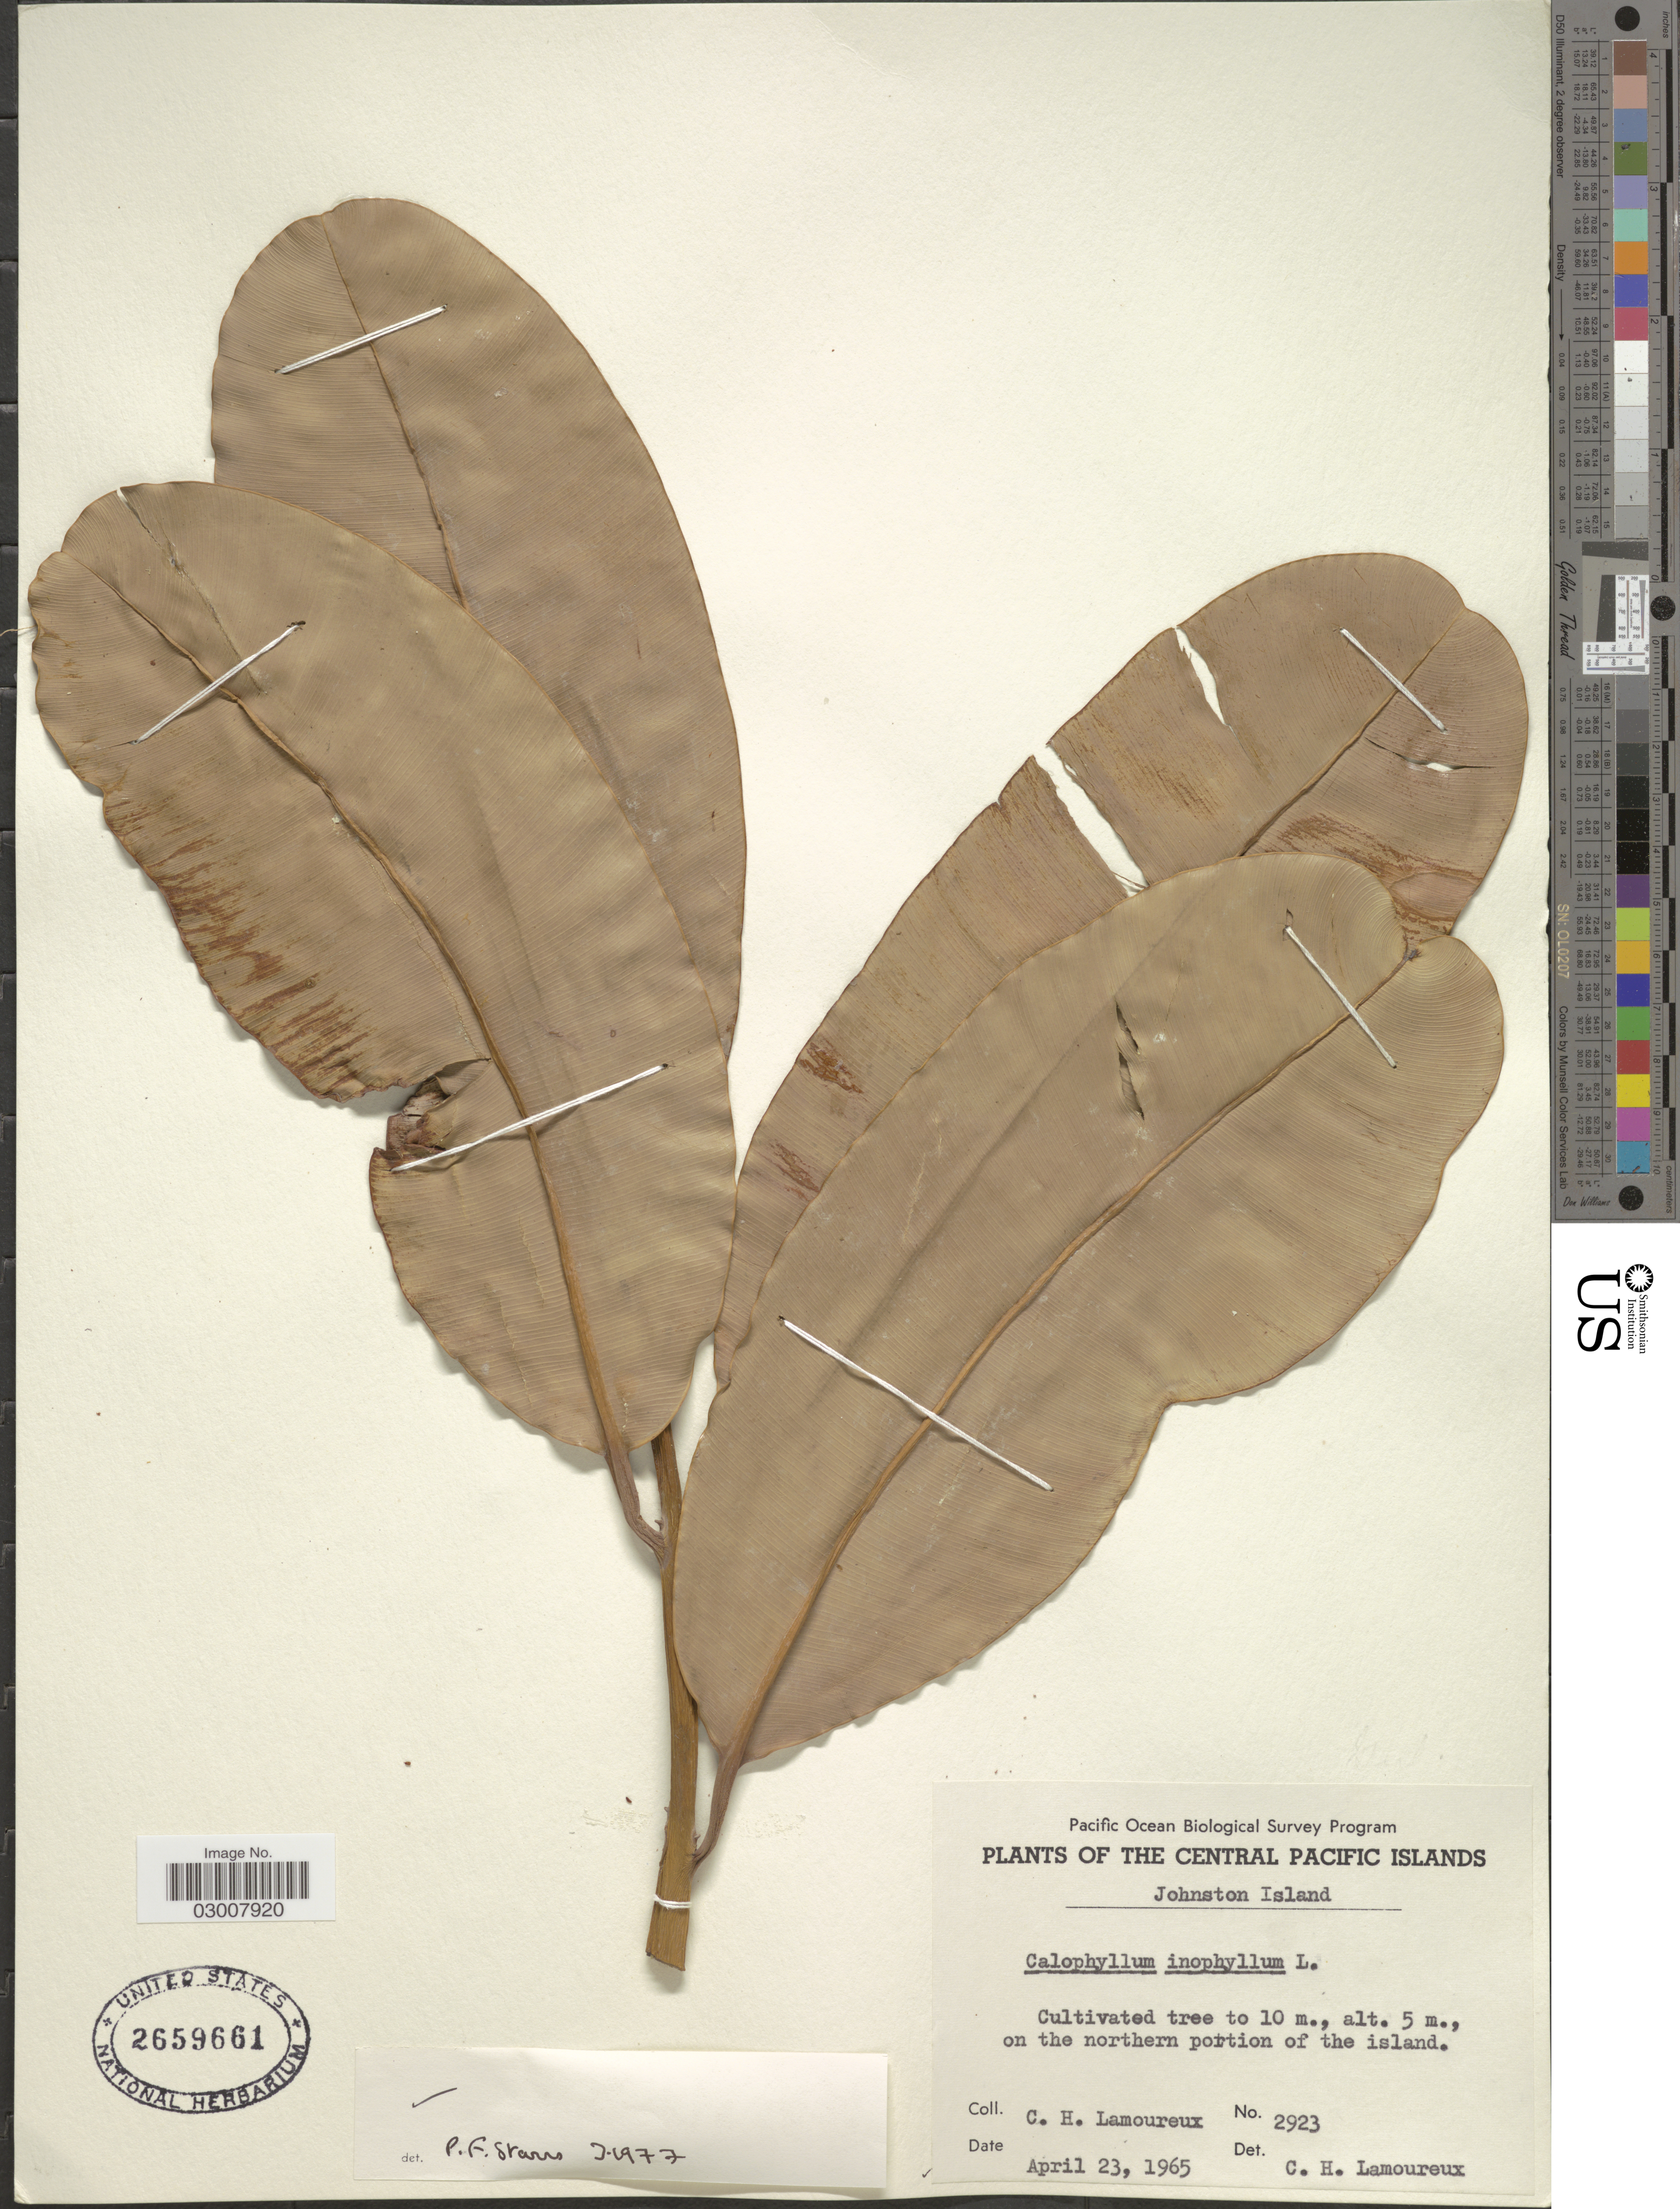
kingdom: Plantae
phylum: Tracheophyta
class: Magnoliopsida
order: Malpighiales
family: Calophyllaceae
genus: Calophyllum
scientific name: Calophyllum inophyllum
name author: L.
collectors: C. H. Lamoureux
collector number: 2923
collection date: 1965-04-23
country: U.S. Administered Pacific Islands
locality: The Central Pacific Islands, Johnston Island, on the northern portion of the island.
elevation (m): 5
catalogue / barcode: US 2659661